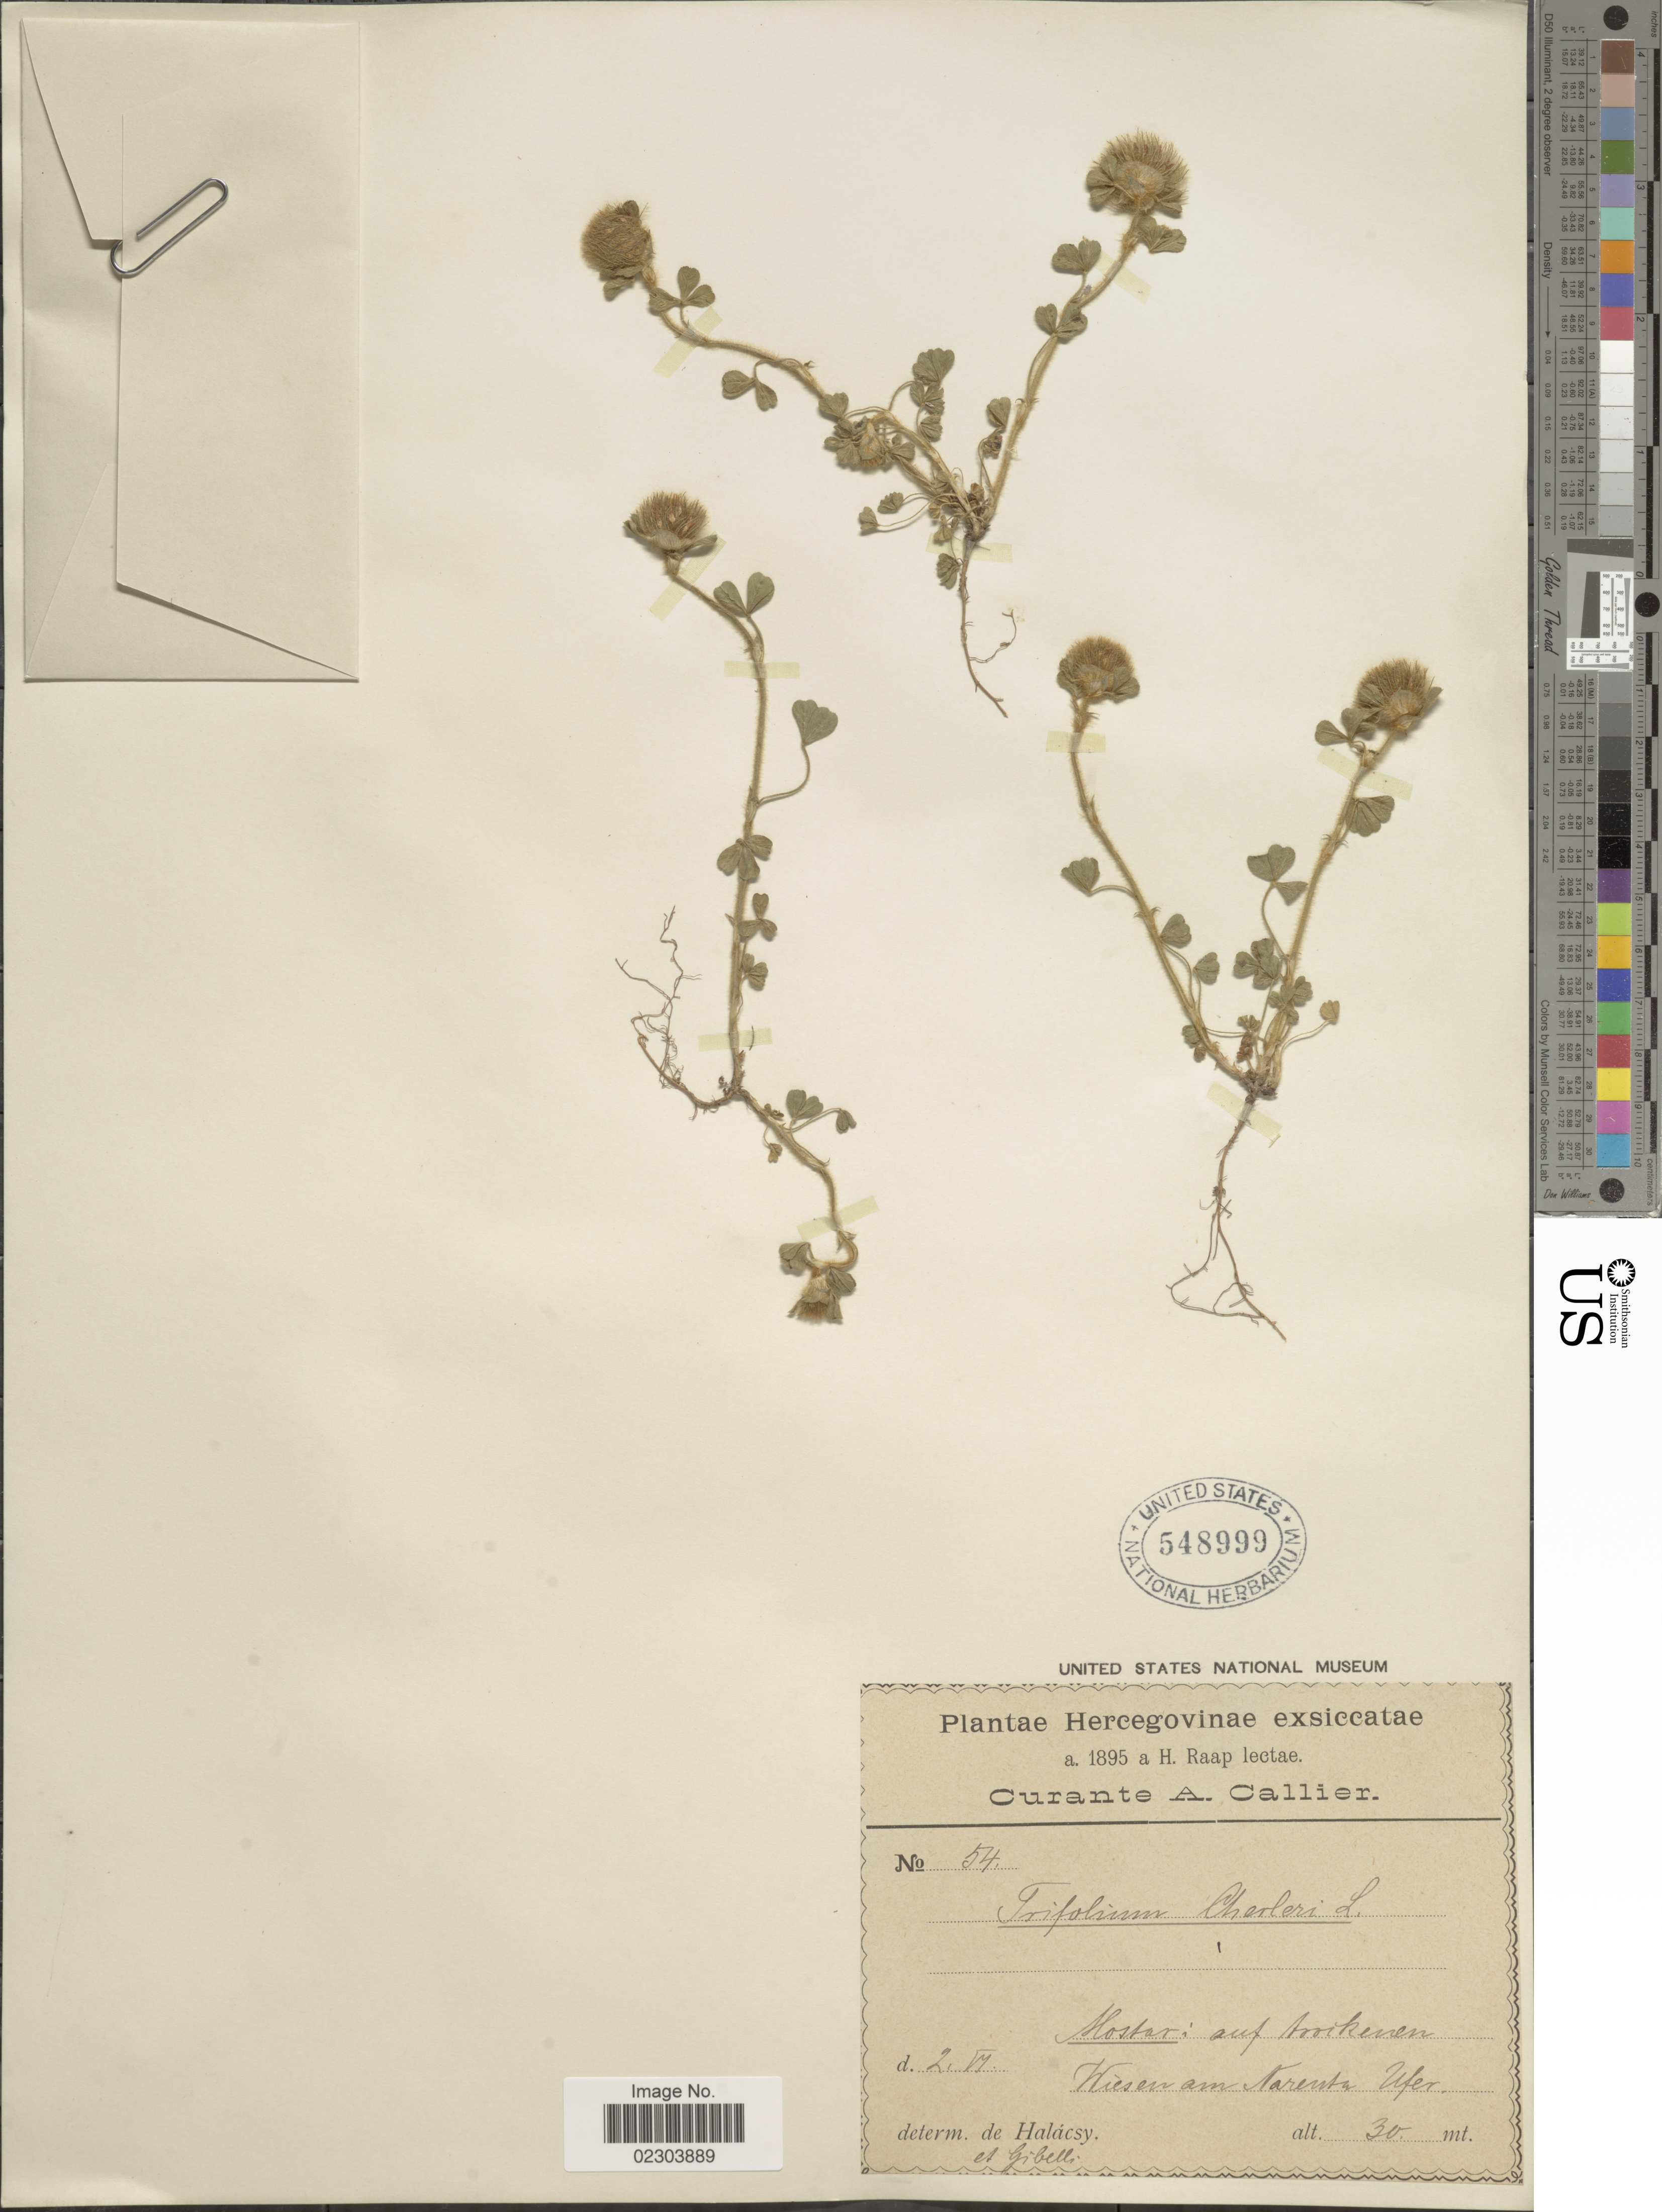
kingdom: Plantae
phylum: Tracheophyta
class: Magnoliopsida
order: Fabales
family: Fabaceae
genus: Trifolium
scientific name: Trifolium cherleri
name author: L.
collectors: C. A. Callier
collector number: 54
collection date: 1895-06-02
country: Bosnia and Herzegovina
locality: Hostar: auf tooikenen, Wiesen am Torenta Ufer [interpreted] Mostar; Narenta (Neretva- Banks of the River).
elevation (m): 30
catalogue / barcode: US 548999